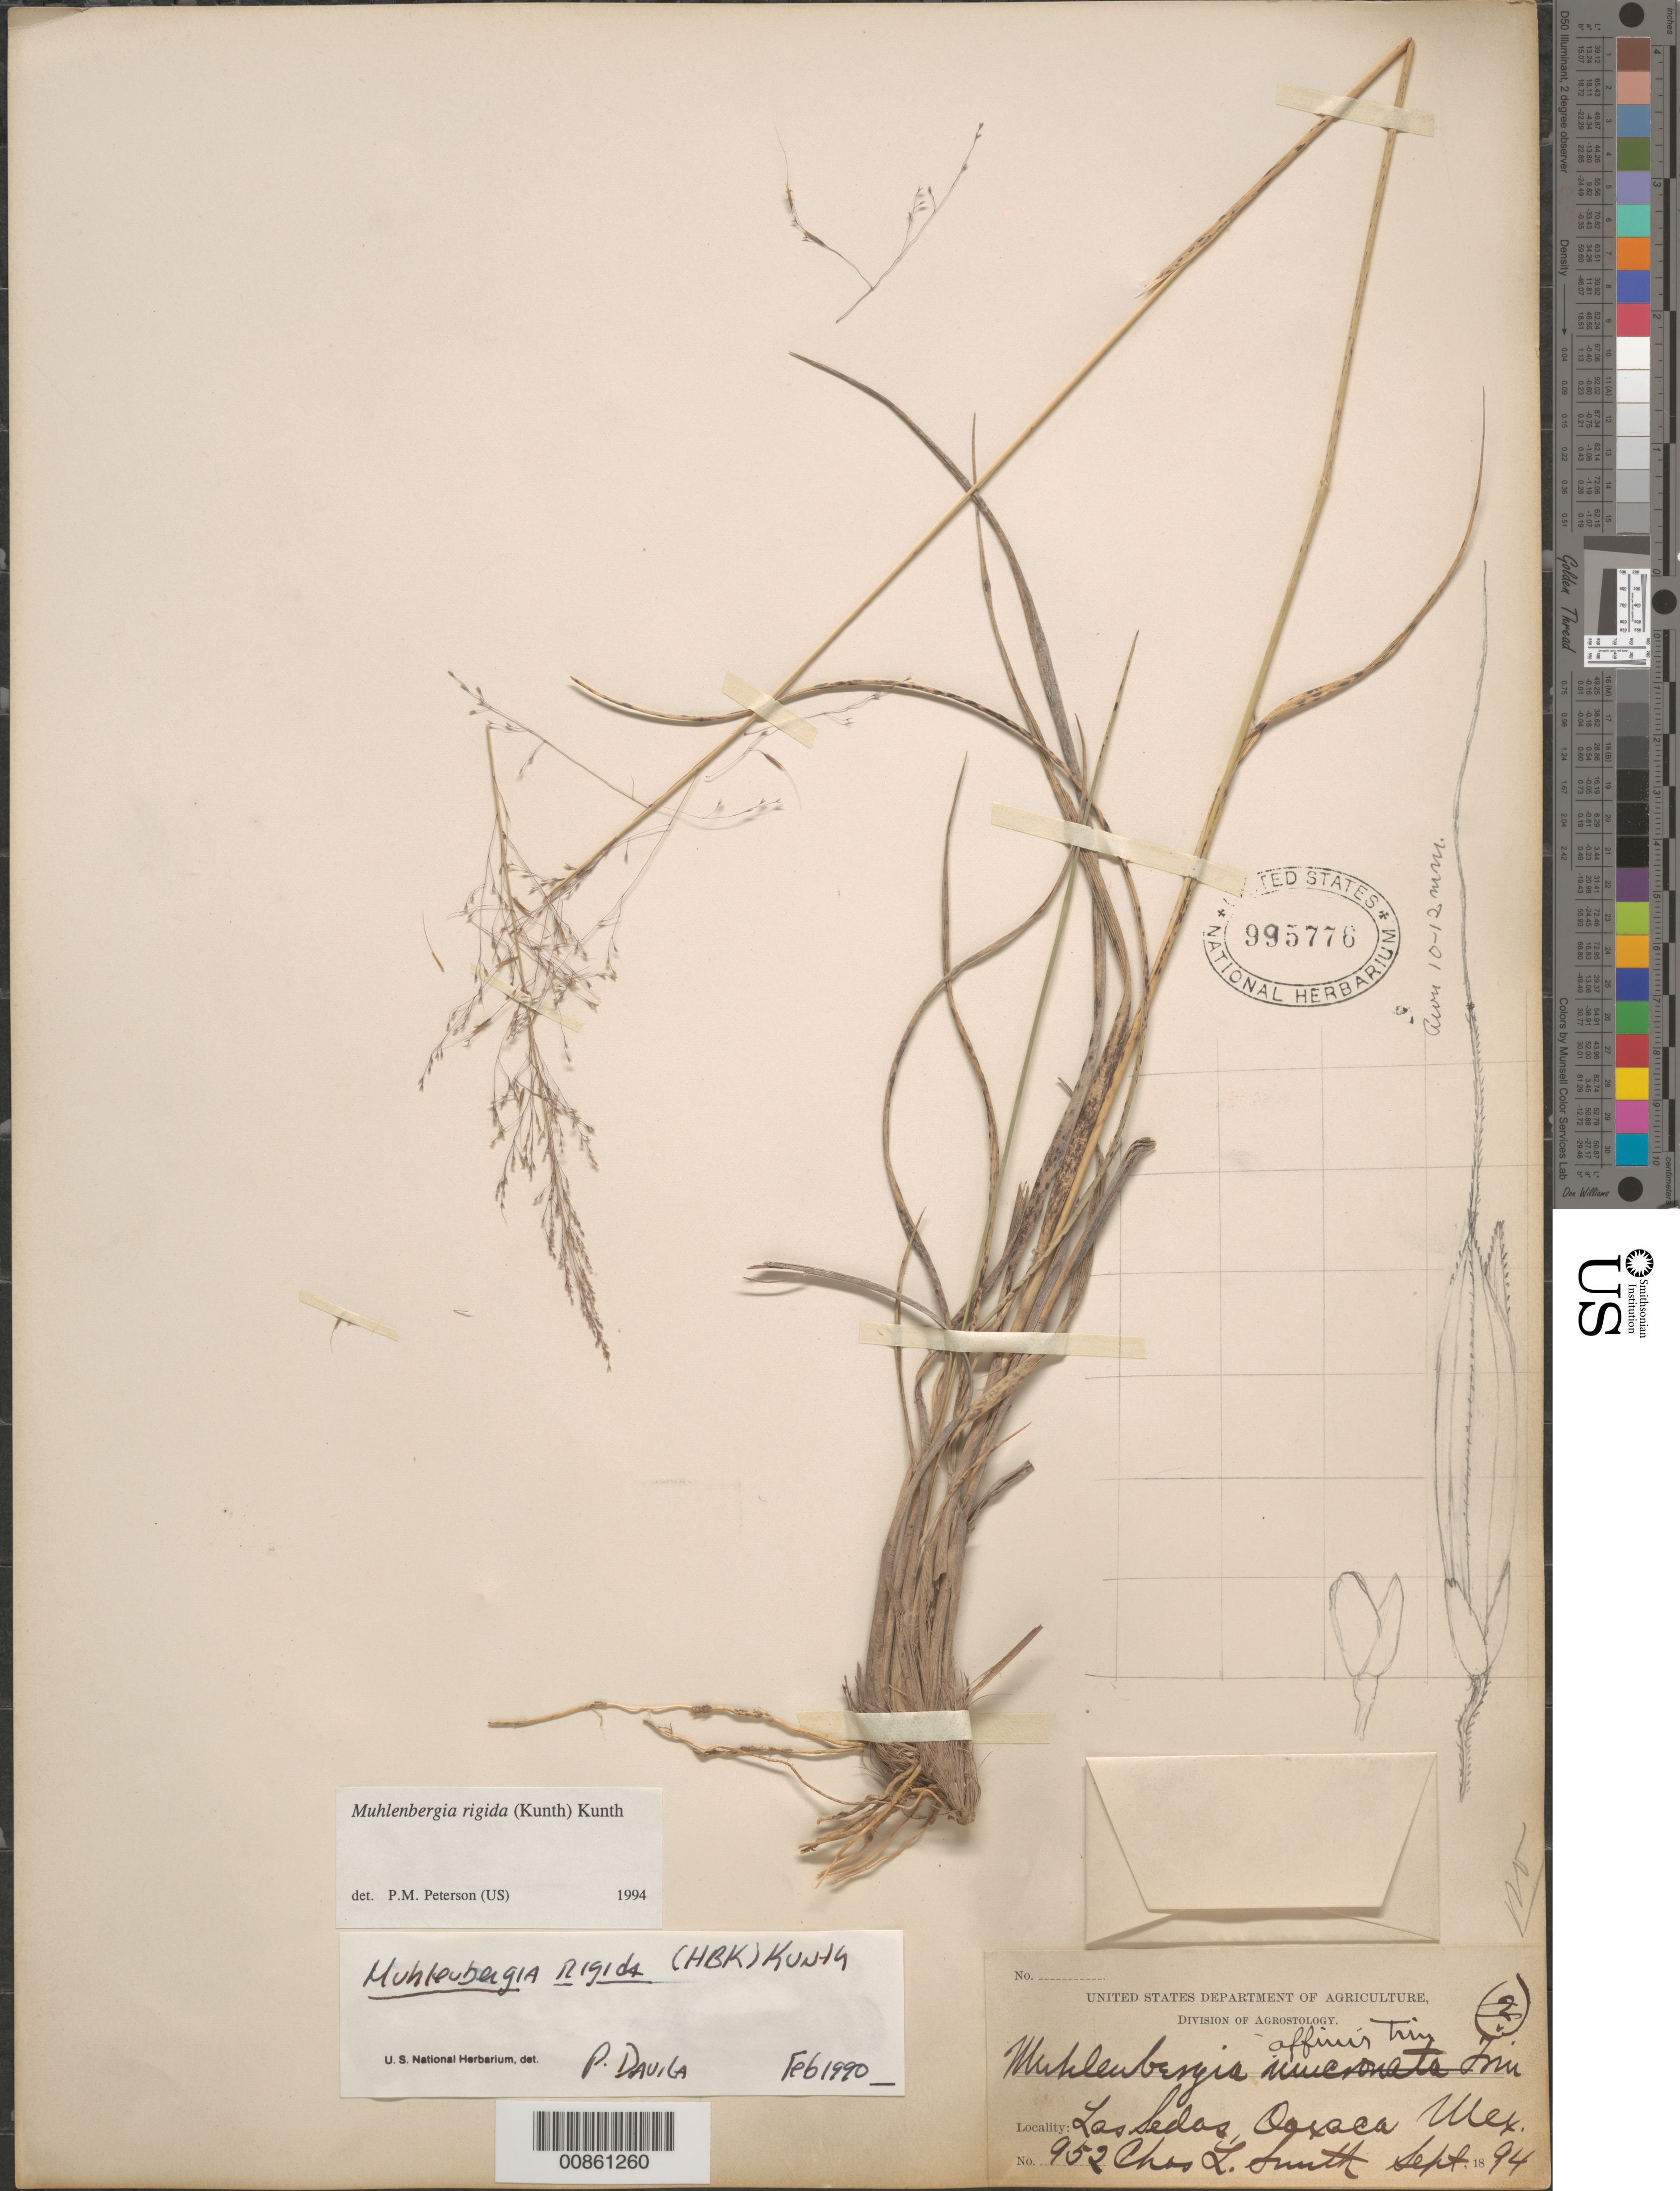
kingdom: Plantae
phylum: Tracheophyta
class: Liliopsida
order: Poales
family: Poaceae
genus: Muhlenbergia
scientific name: Muhlenbergia rigida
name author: (Kunth) Kunth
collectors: C. L. Smith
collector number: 952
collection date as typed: Sep 1994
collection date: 1994-09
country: Mexico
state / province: Oaxaca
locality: Las Sedas, Oax.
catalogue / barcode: US 995776